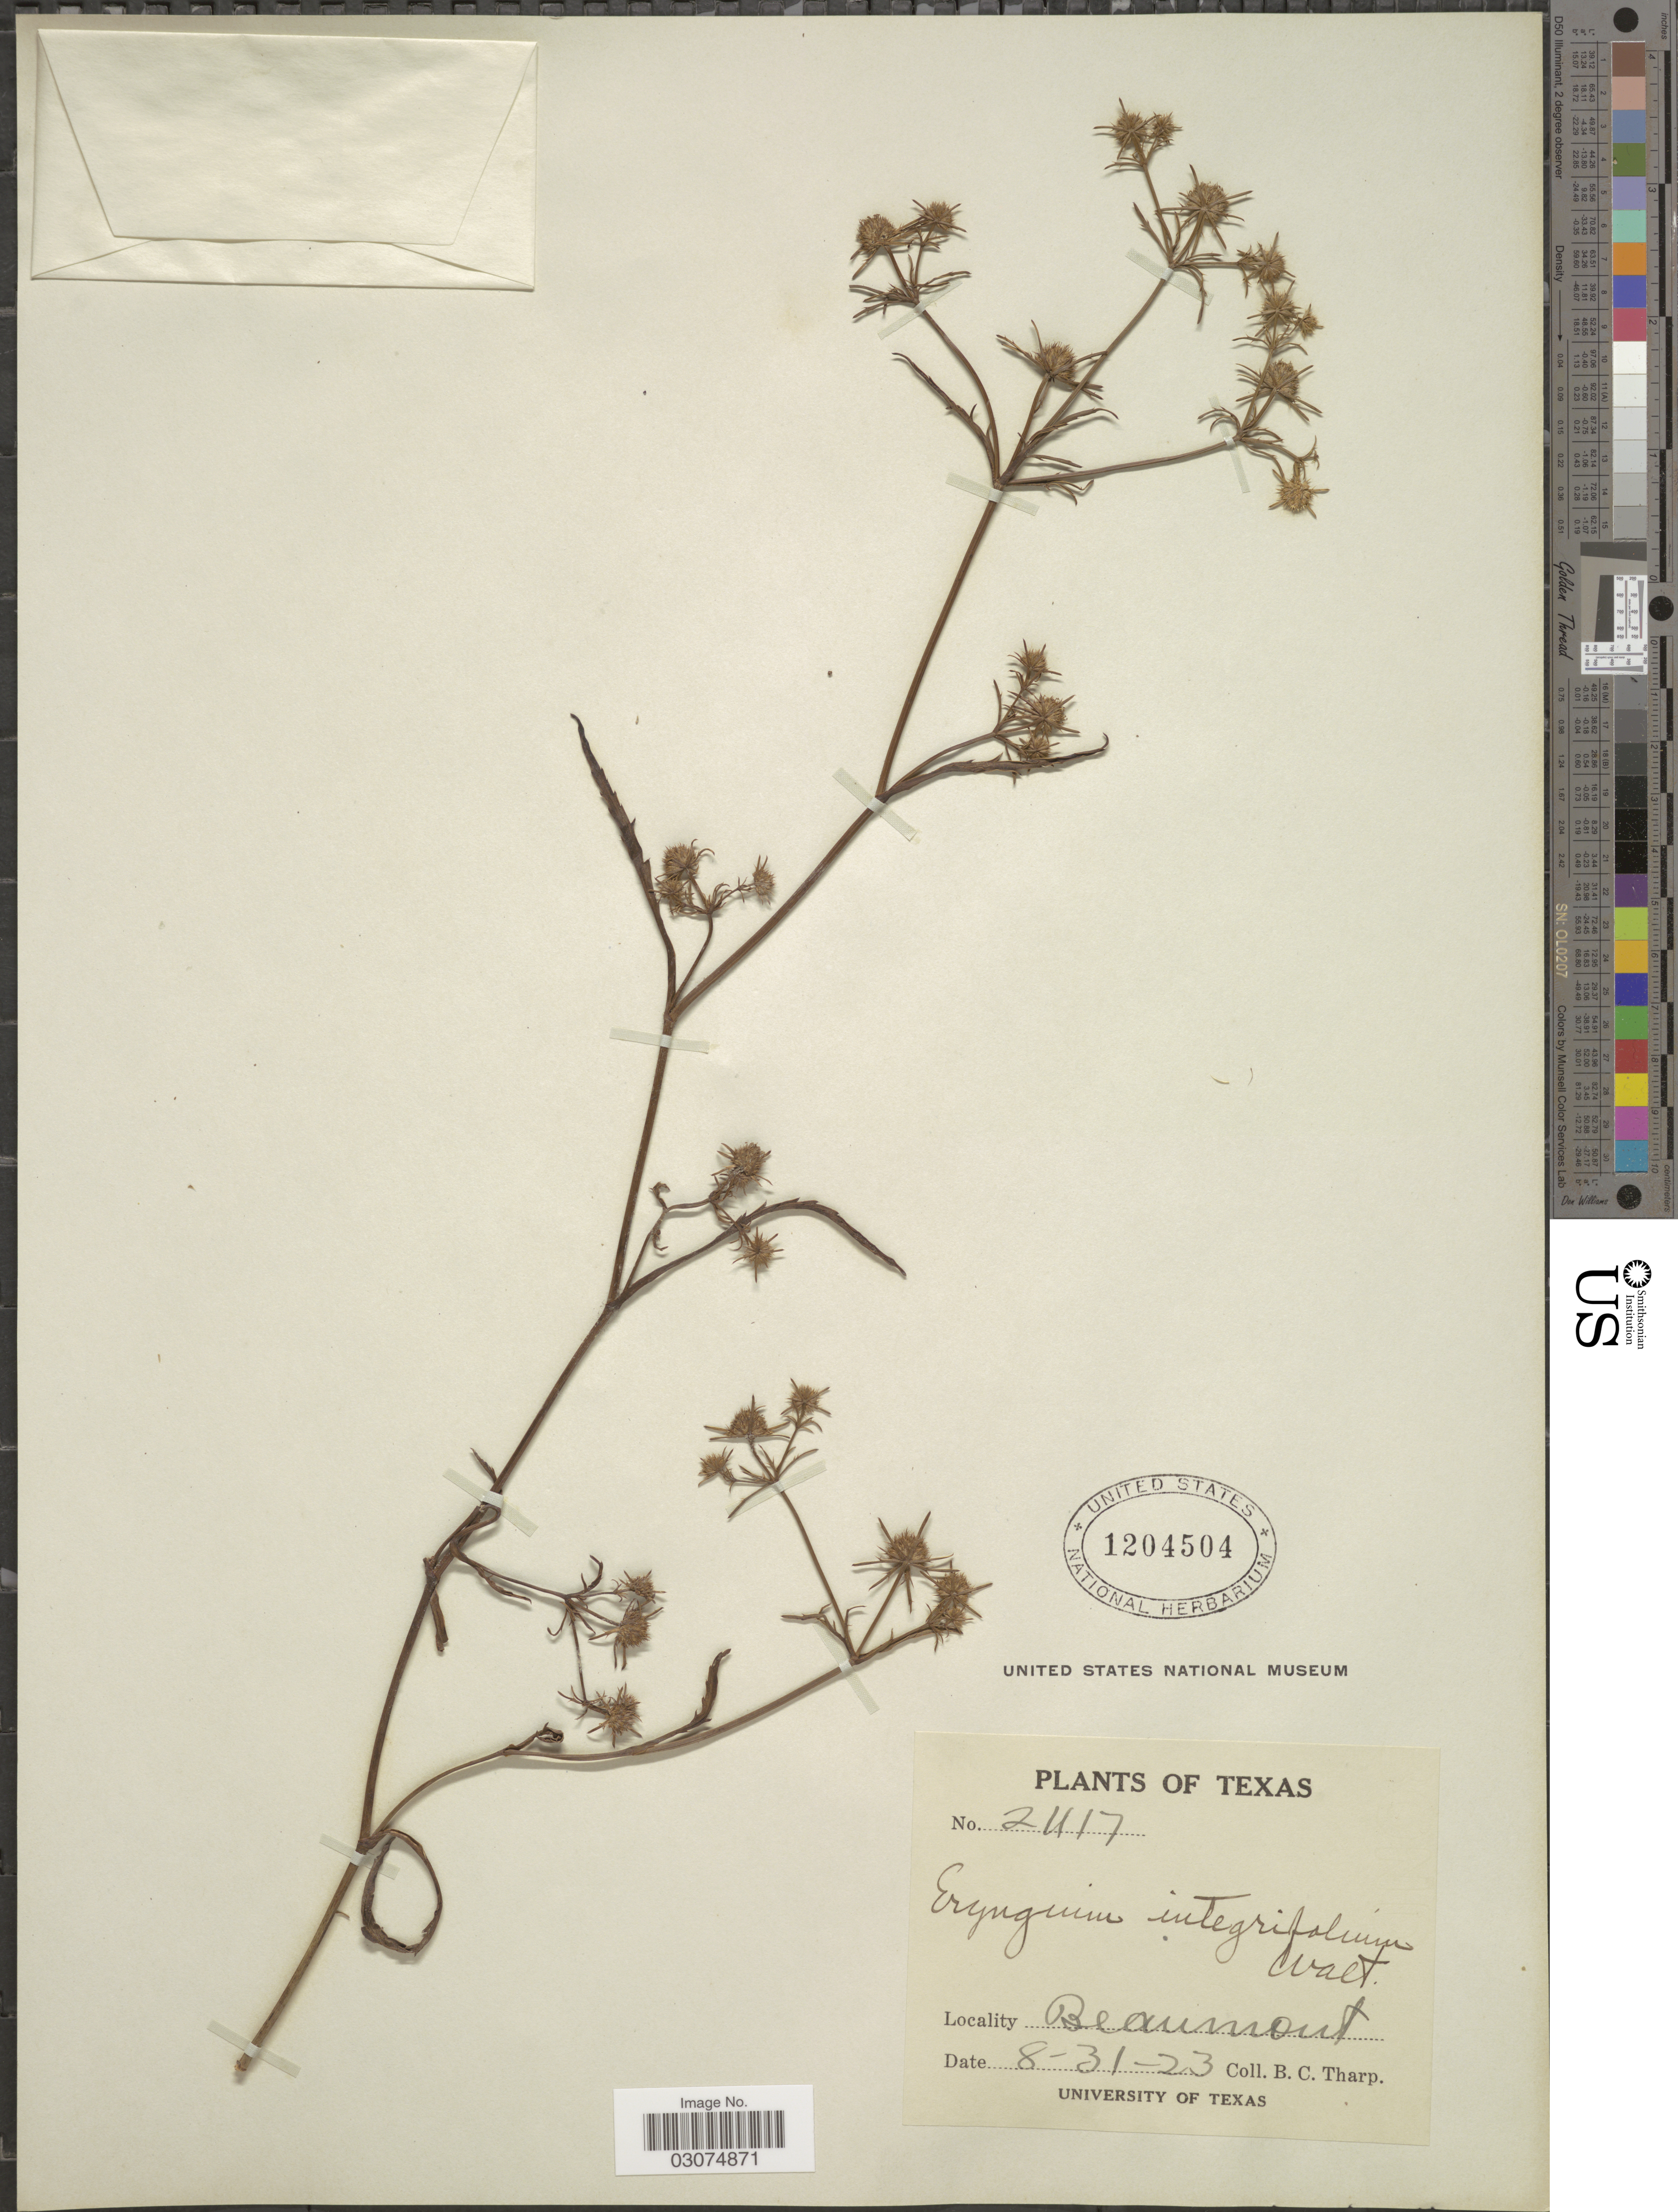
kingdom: Plantae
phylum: Tracheophyta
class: Magnoliopsida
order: Apiales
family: Apiaceae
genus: Eryngium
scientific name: Eryngium integrifolium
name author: Walter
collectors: B. C. Tharp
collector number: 21117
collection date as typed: Transcribed d/m/y: 31/8/23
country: United States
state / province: Texas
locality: Beaumont.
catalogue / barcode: US 1204504